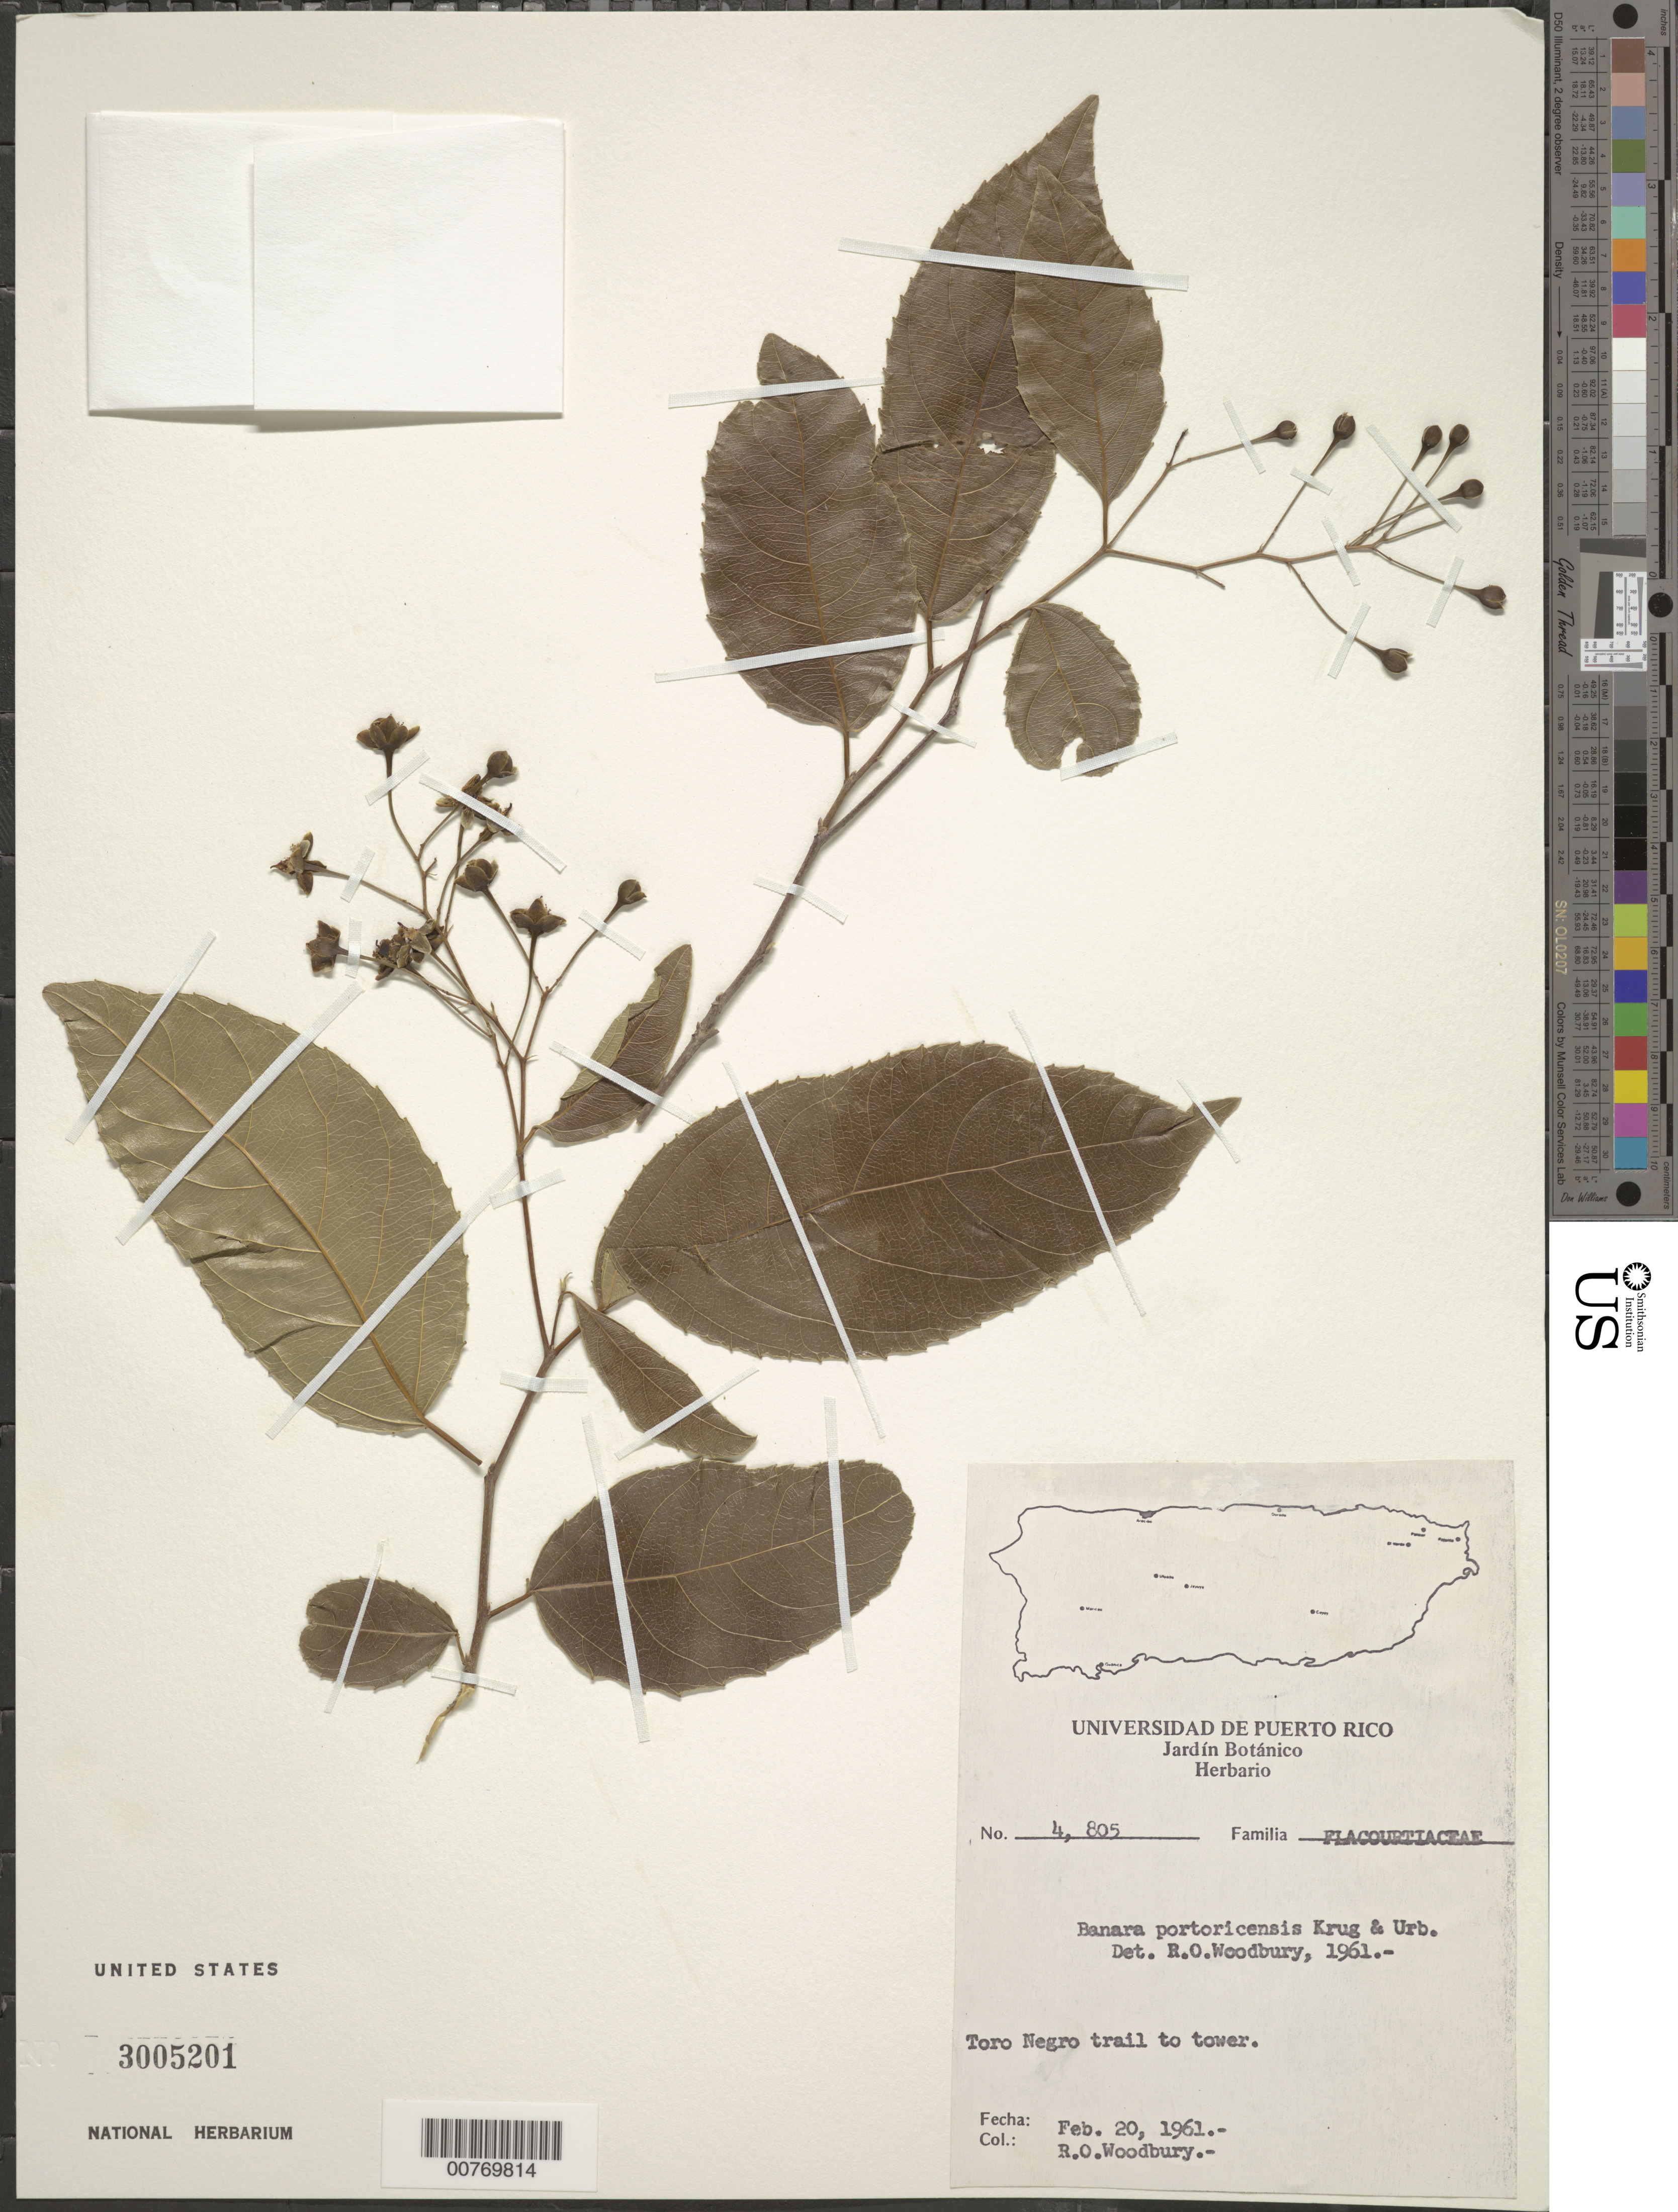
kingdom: Plantae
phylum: Tracheophyta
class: Magnoliopsida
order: Malpighiales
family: Salicaceae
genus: Banara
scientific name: Banara portoricensis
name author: Krug & Urb.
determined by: Woodbury, R. O.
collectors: R. O. Woodbury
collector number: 4805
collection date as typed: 20 Feb 1961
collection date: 1961-02-20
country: Puerto Rico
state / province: Villalba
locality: Toro Negro, trail to tower.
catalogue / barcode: US 3005201